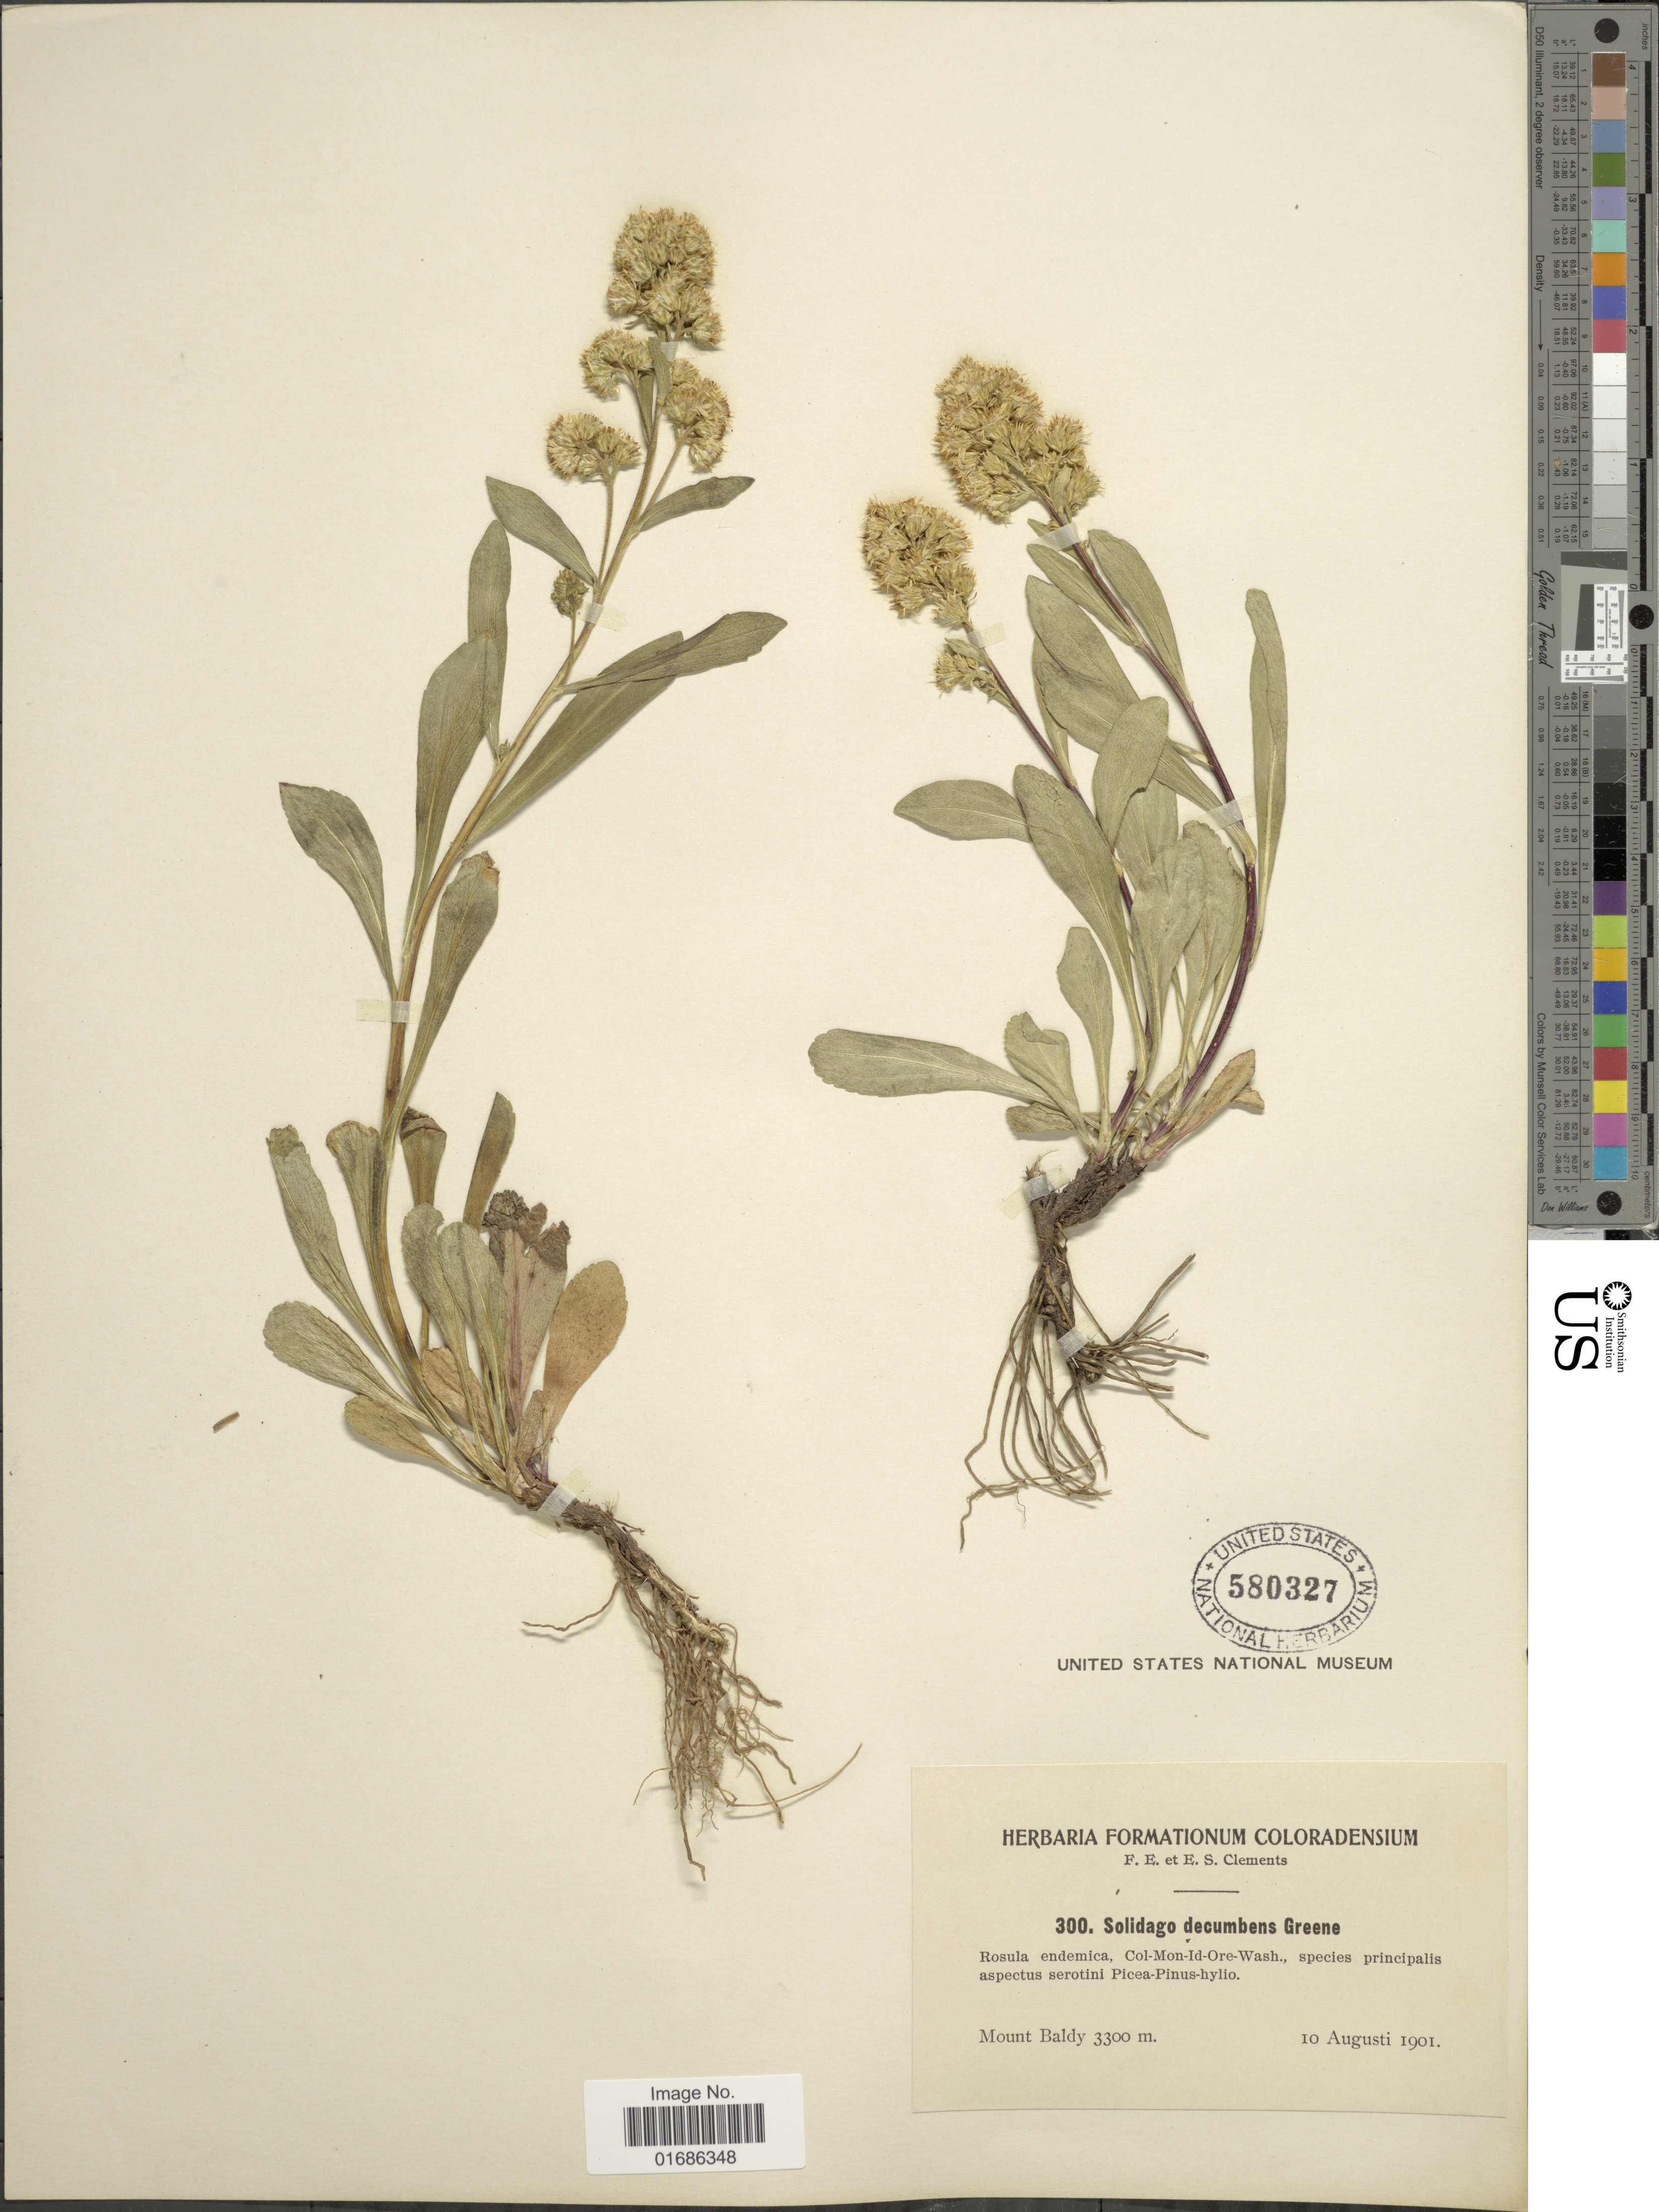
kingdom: Plantae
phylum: Tracheophyta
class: Magnoliopsida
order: Asterales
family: Asteraceae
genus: Solidago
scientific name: Solidago decumbens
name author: Greene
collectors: F. E. Clements & E. S. Clements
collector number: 300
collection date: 1901-08-10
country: United States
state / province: California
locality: Mount Baldy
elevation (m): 3300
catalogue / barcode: US 580327